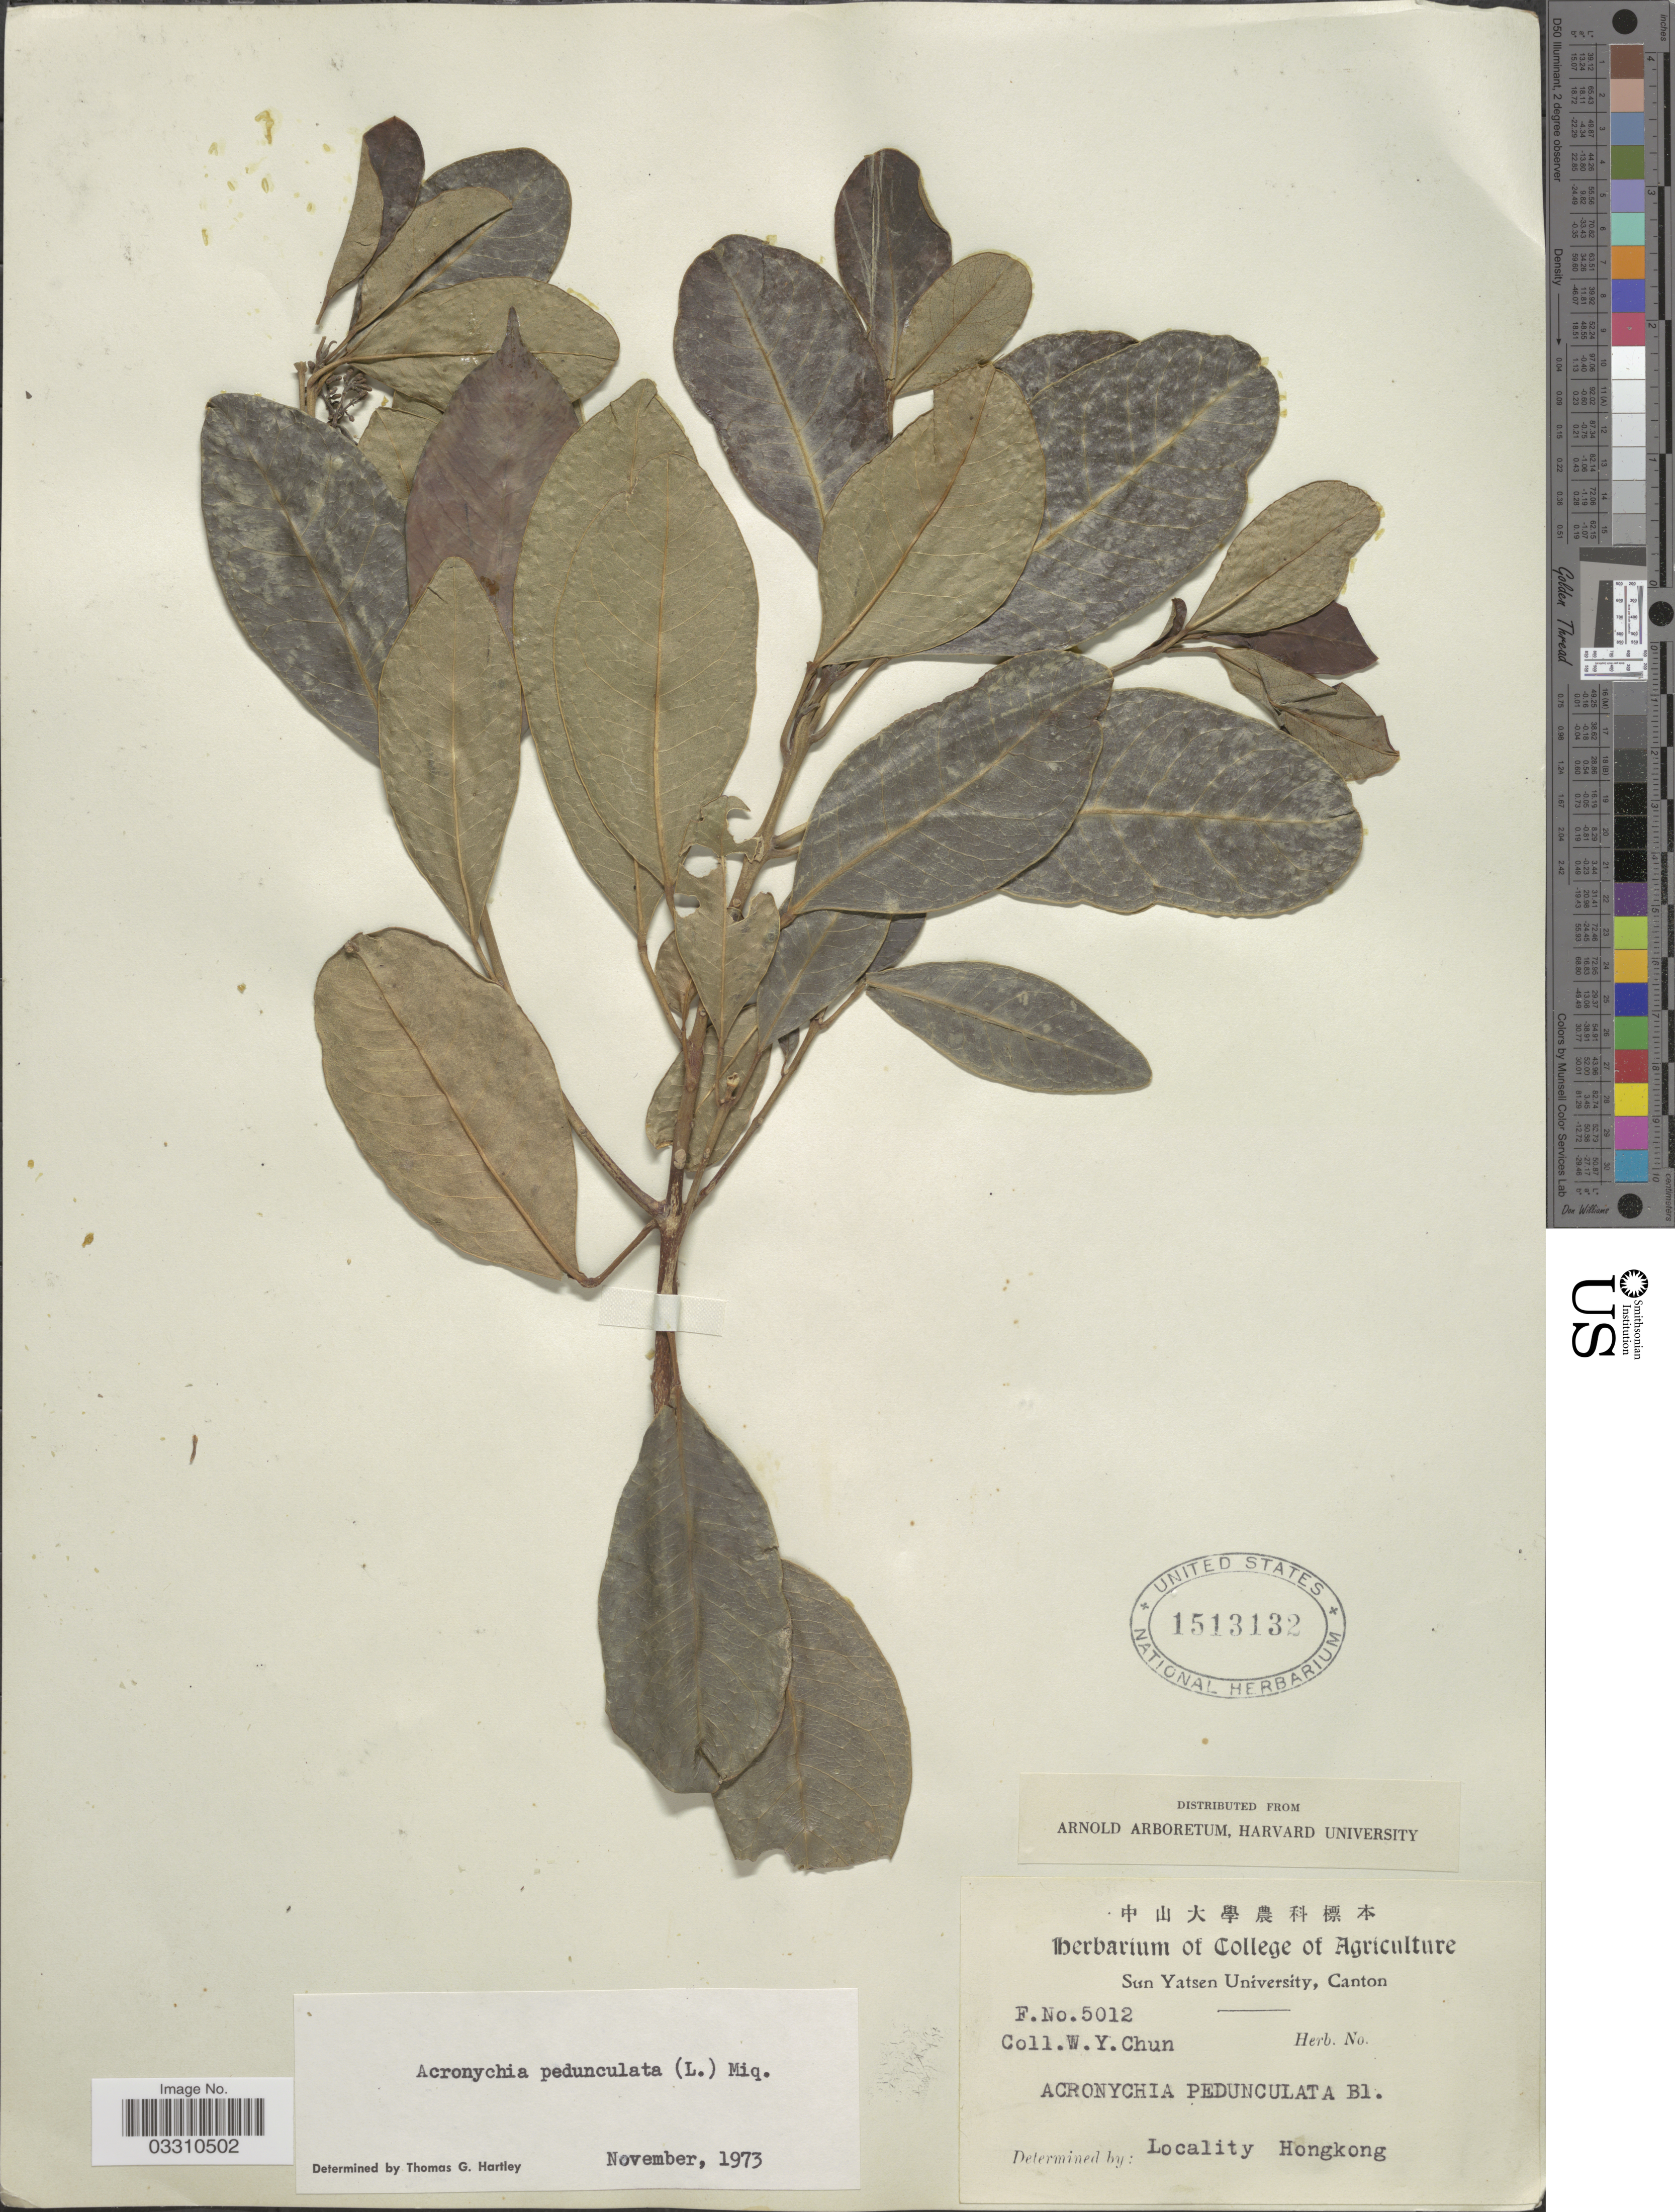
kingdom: Plantae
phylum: Tracheophyta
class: Magnoliopsida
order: Sapindales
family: Rutaceae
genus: Acronychia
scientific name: Acronychia pedunculata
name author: (L.) Miq.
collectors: W. Y. Chun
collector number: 5012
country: China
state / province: Hong Kong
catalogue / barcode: US 1513132